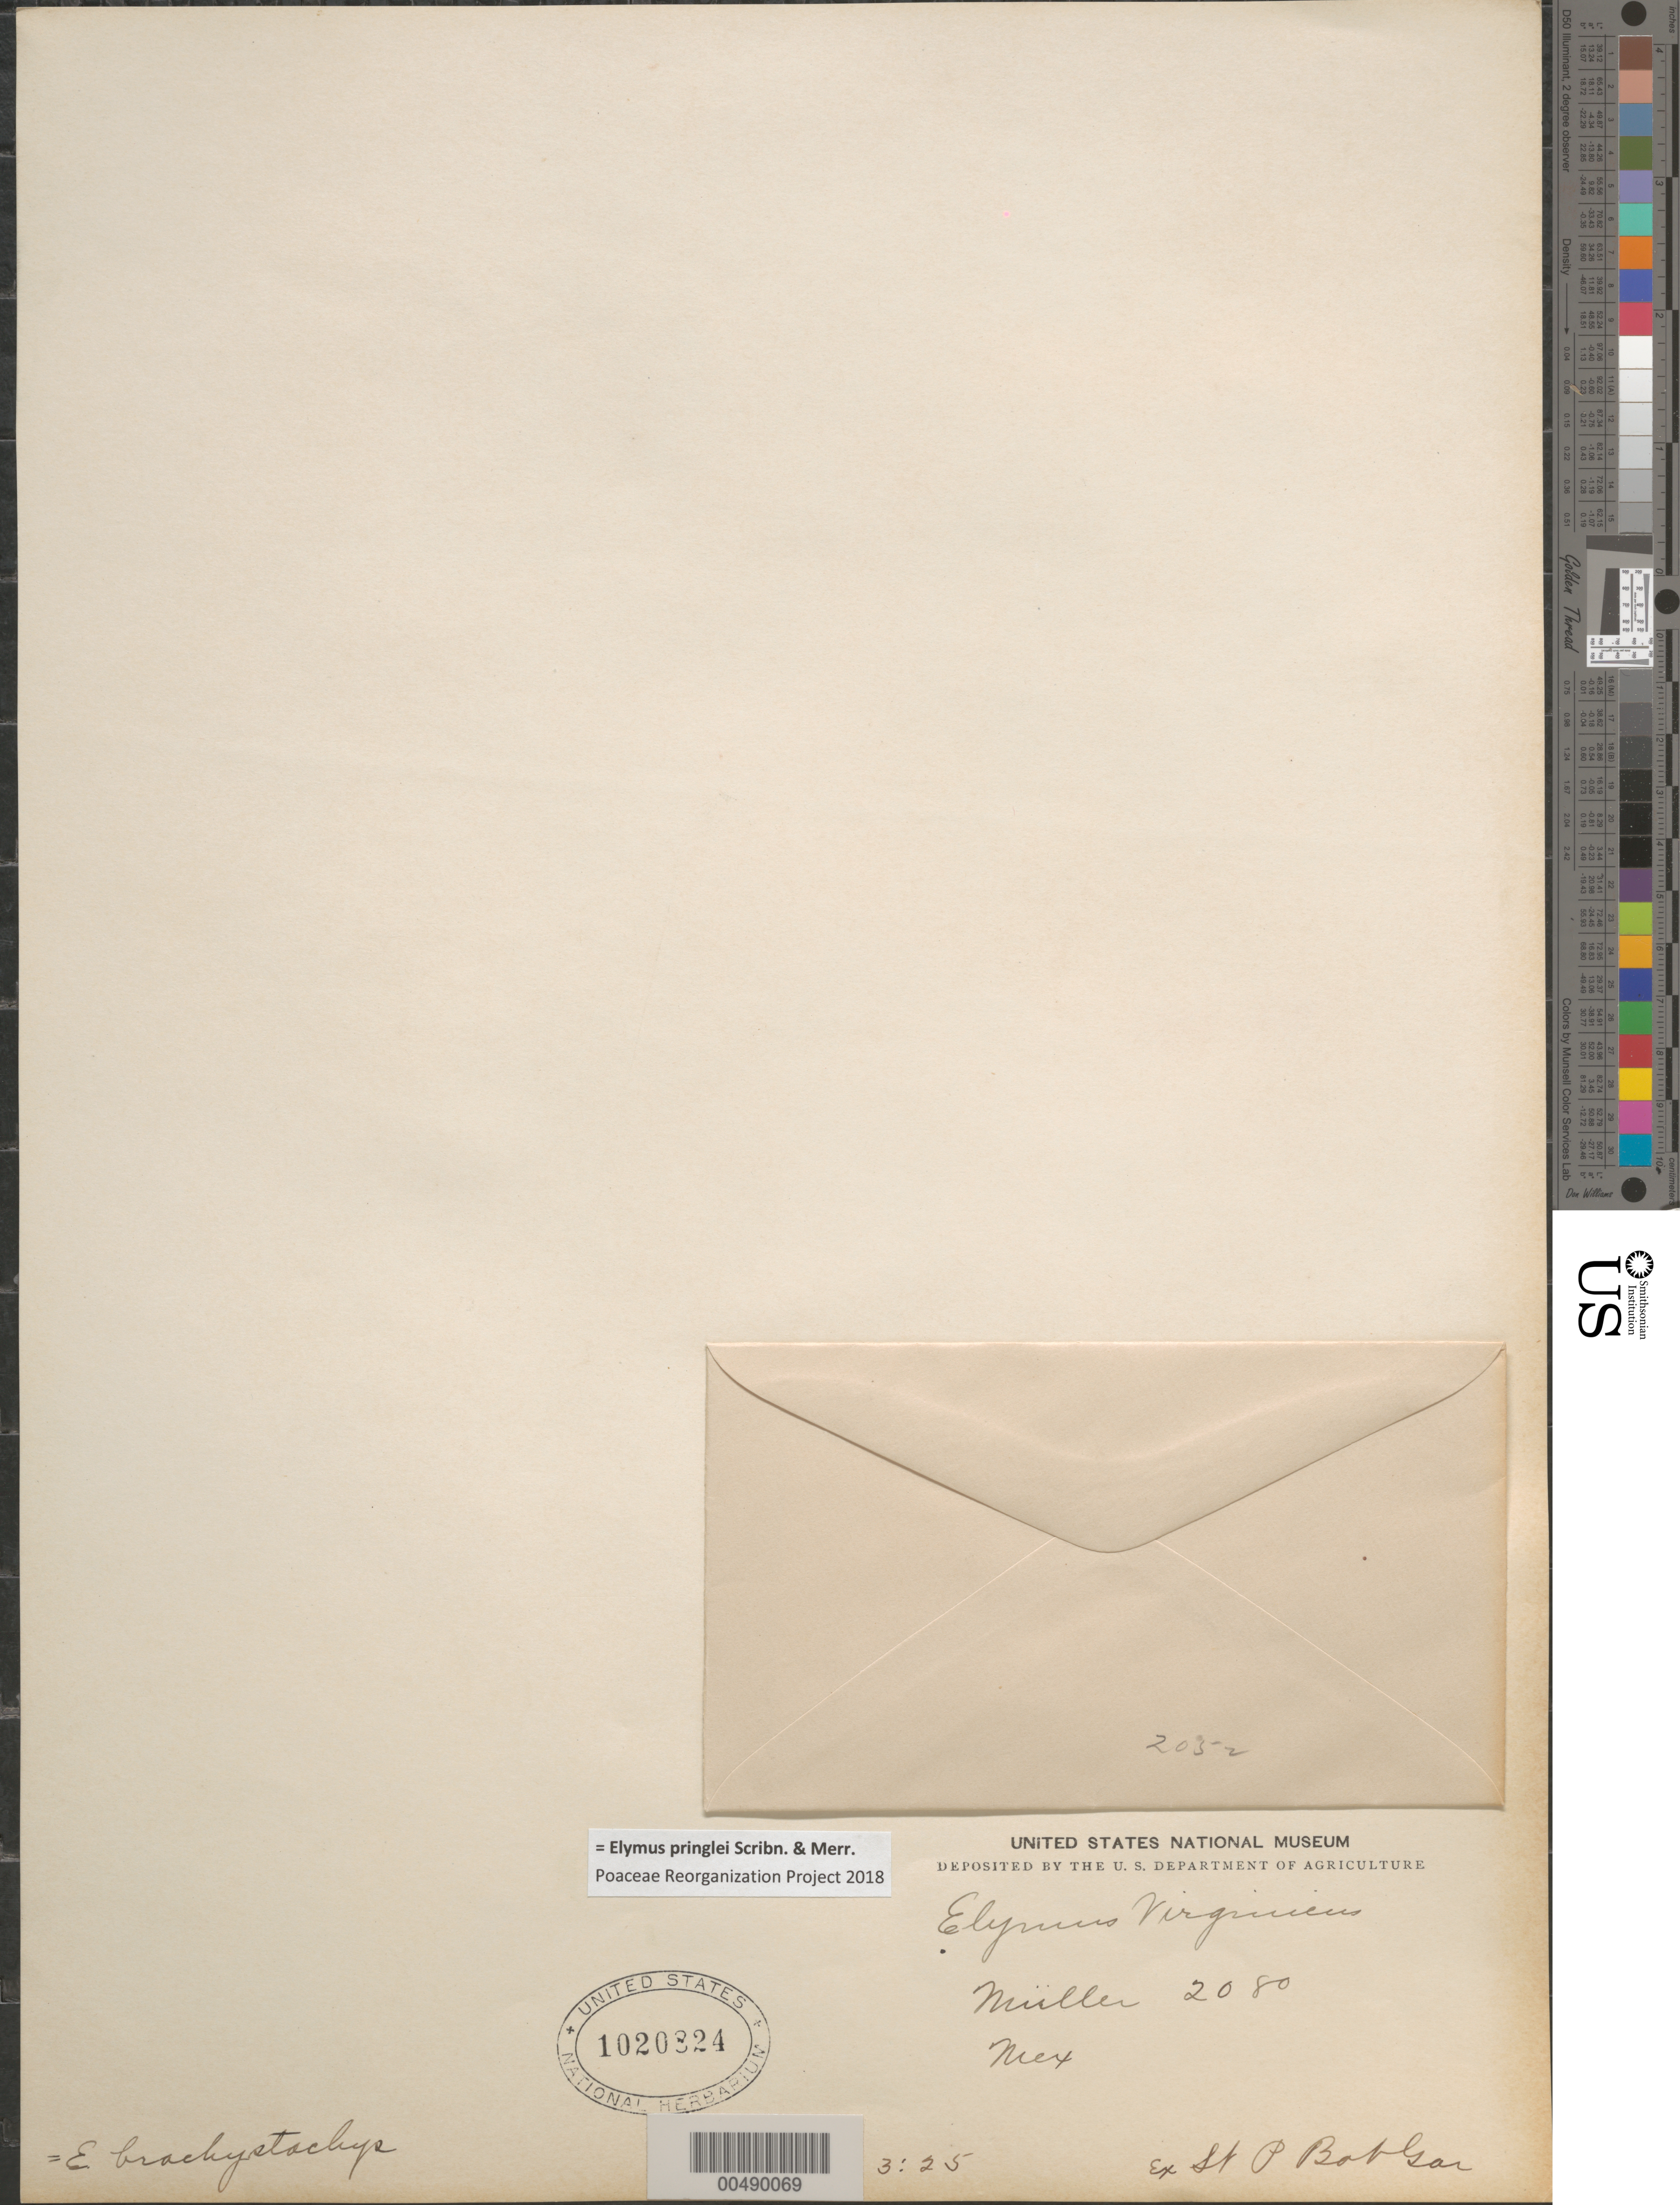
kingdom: Plantae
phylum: Tracheophyta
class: Liliopsida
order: Poales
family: Poaceae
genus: Elymus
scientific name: Elymus pringlei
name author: Scribn. & Merr.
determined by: Poaceae Reorganization Project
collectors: -- Müller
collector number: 2080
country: Mexico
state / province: Durango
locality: San Ramon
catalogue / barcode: US 1020824